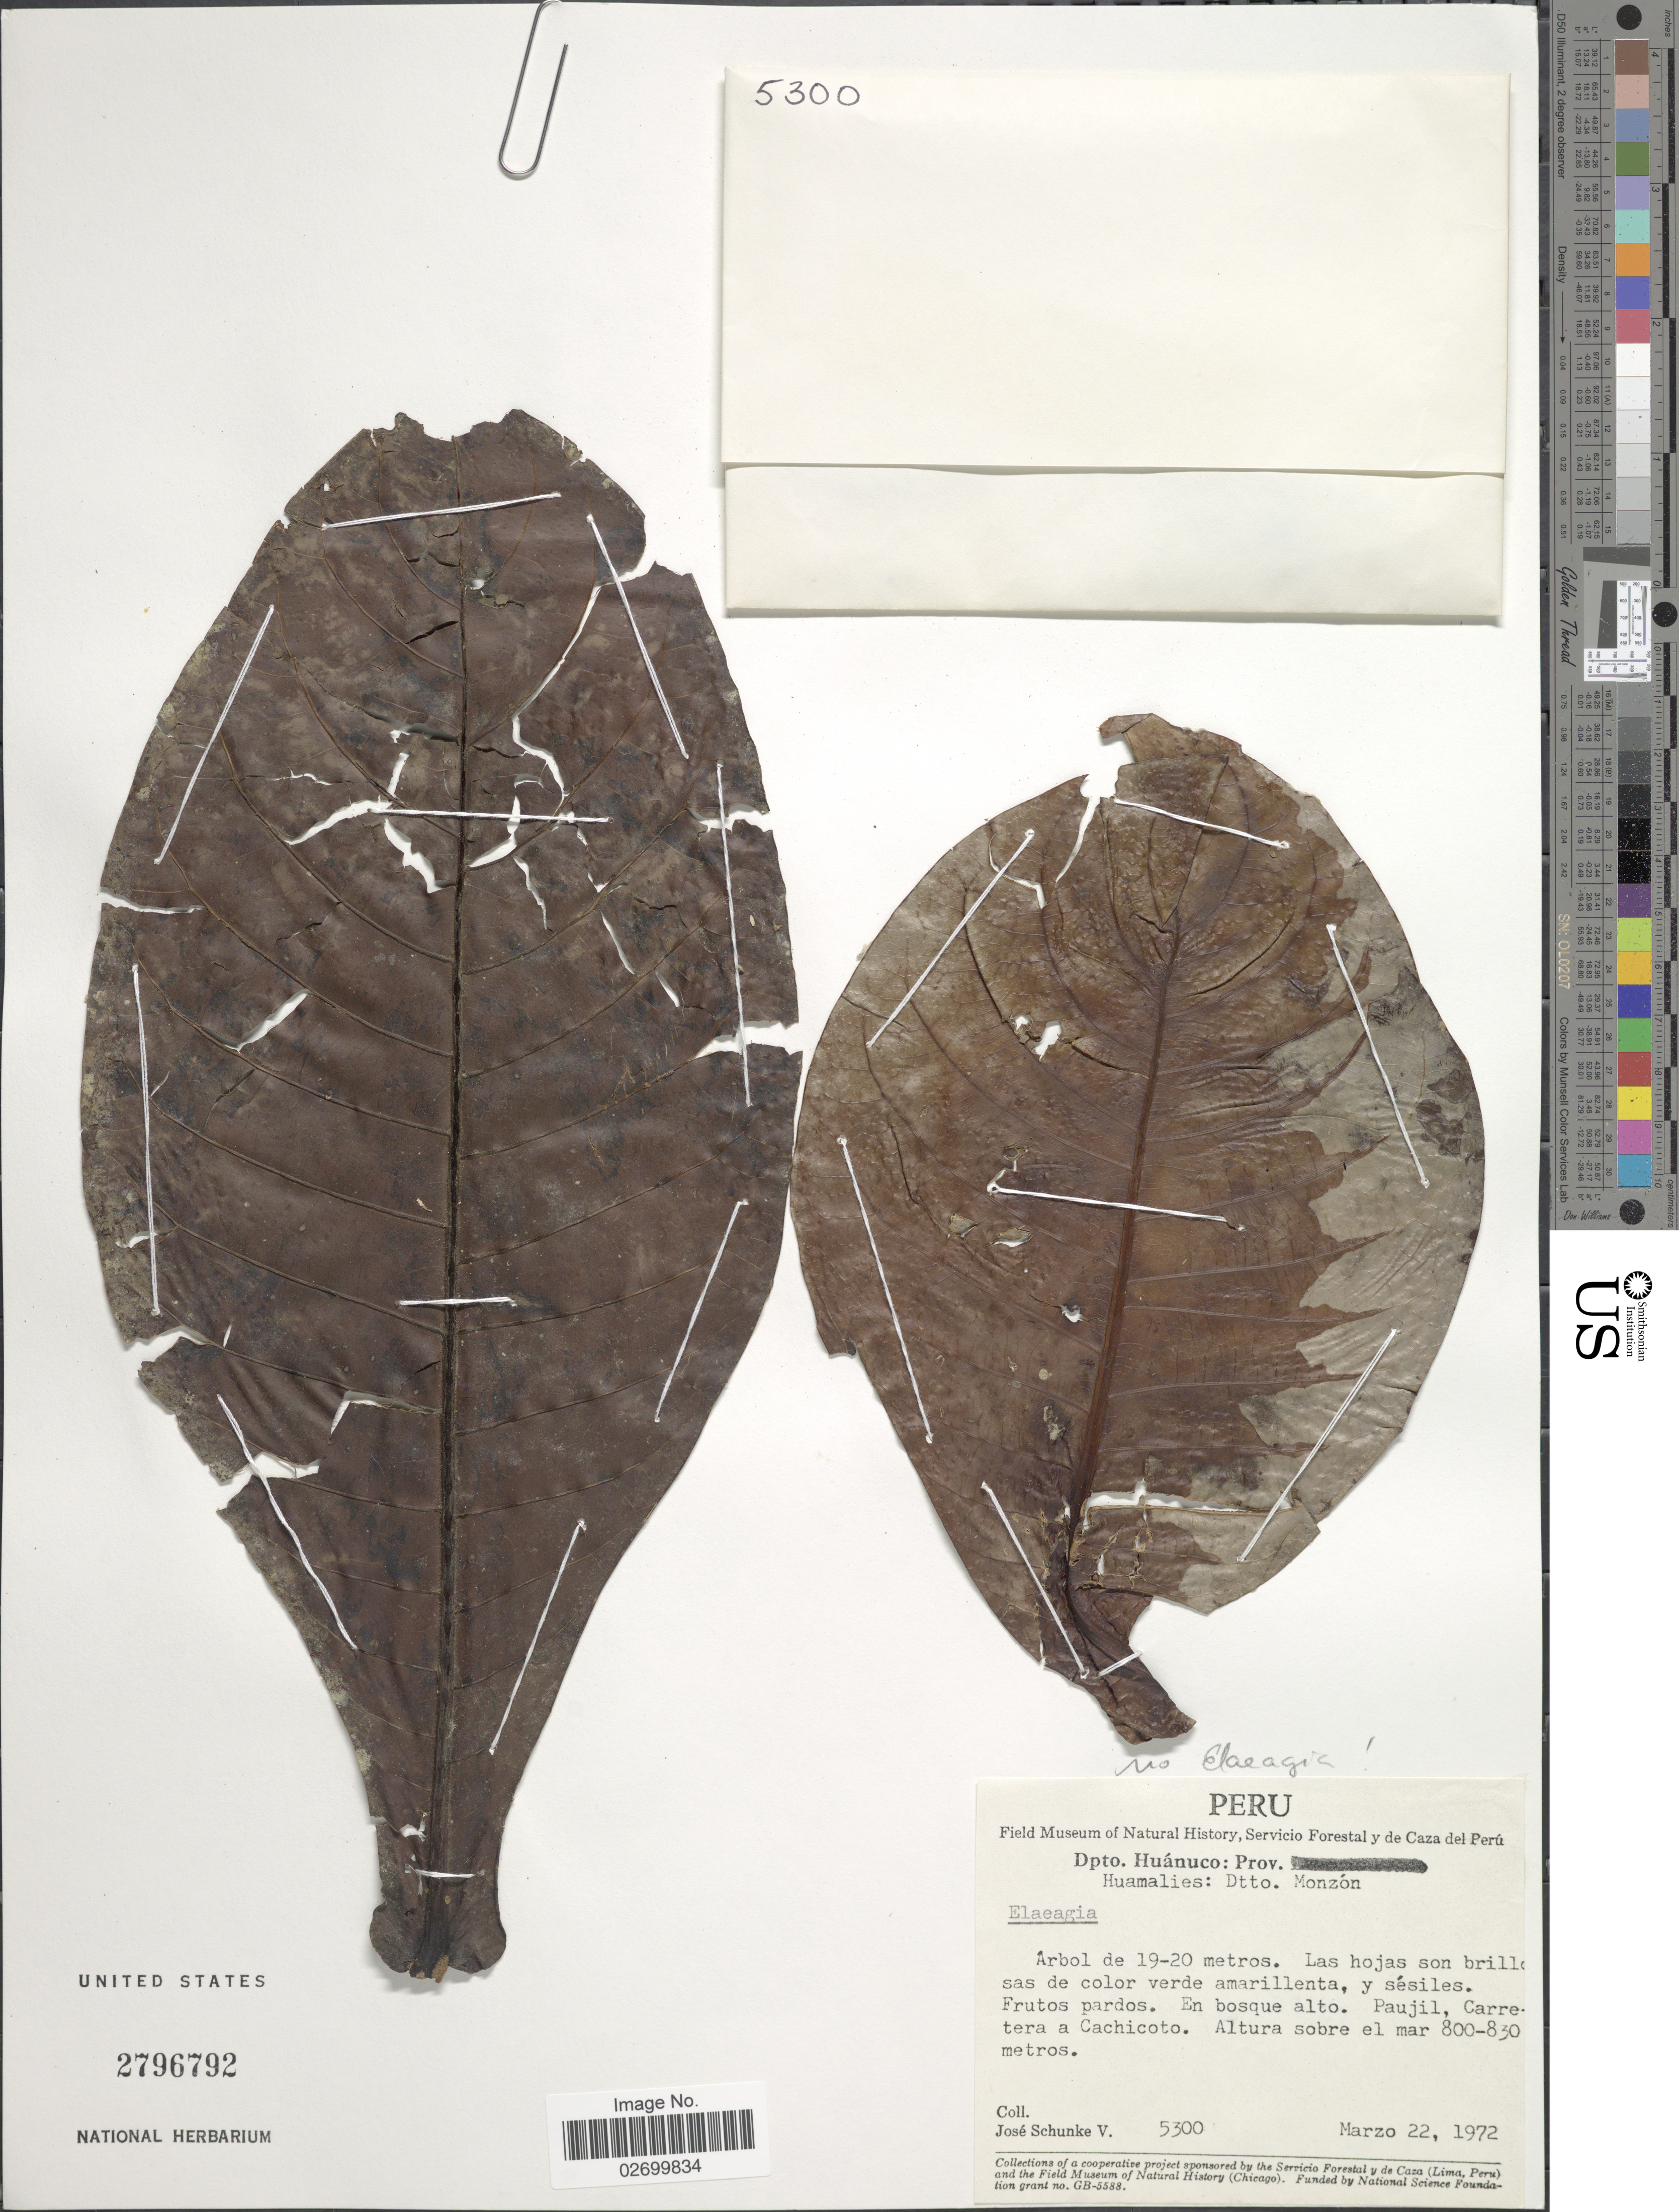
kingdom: Plantae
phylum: Tracheophyta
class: Magnoliopsida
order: Gentianales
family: Rubiaceae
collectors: J. Schunke Vigo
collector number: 5300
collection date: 1972-03-22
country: Peru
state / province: Huánuco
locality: Dpt. Huánuco. Huamalies: Dtto. Monzón. Paujil, Carretera a Cachicoto.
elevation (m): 800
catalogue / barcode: US 2796792